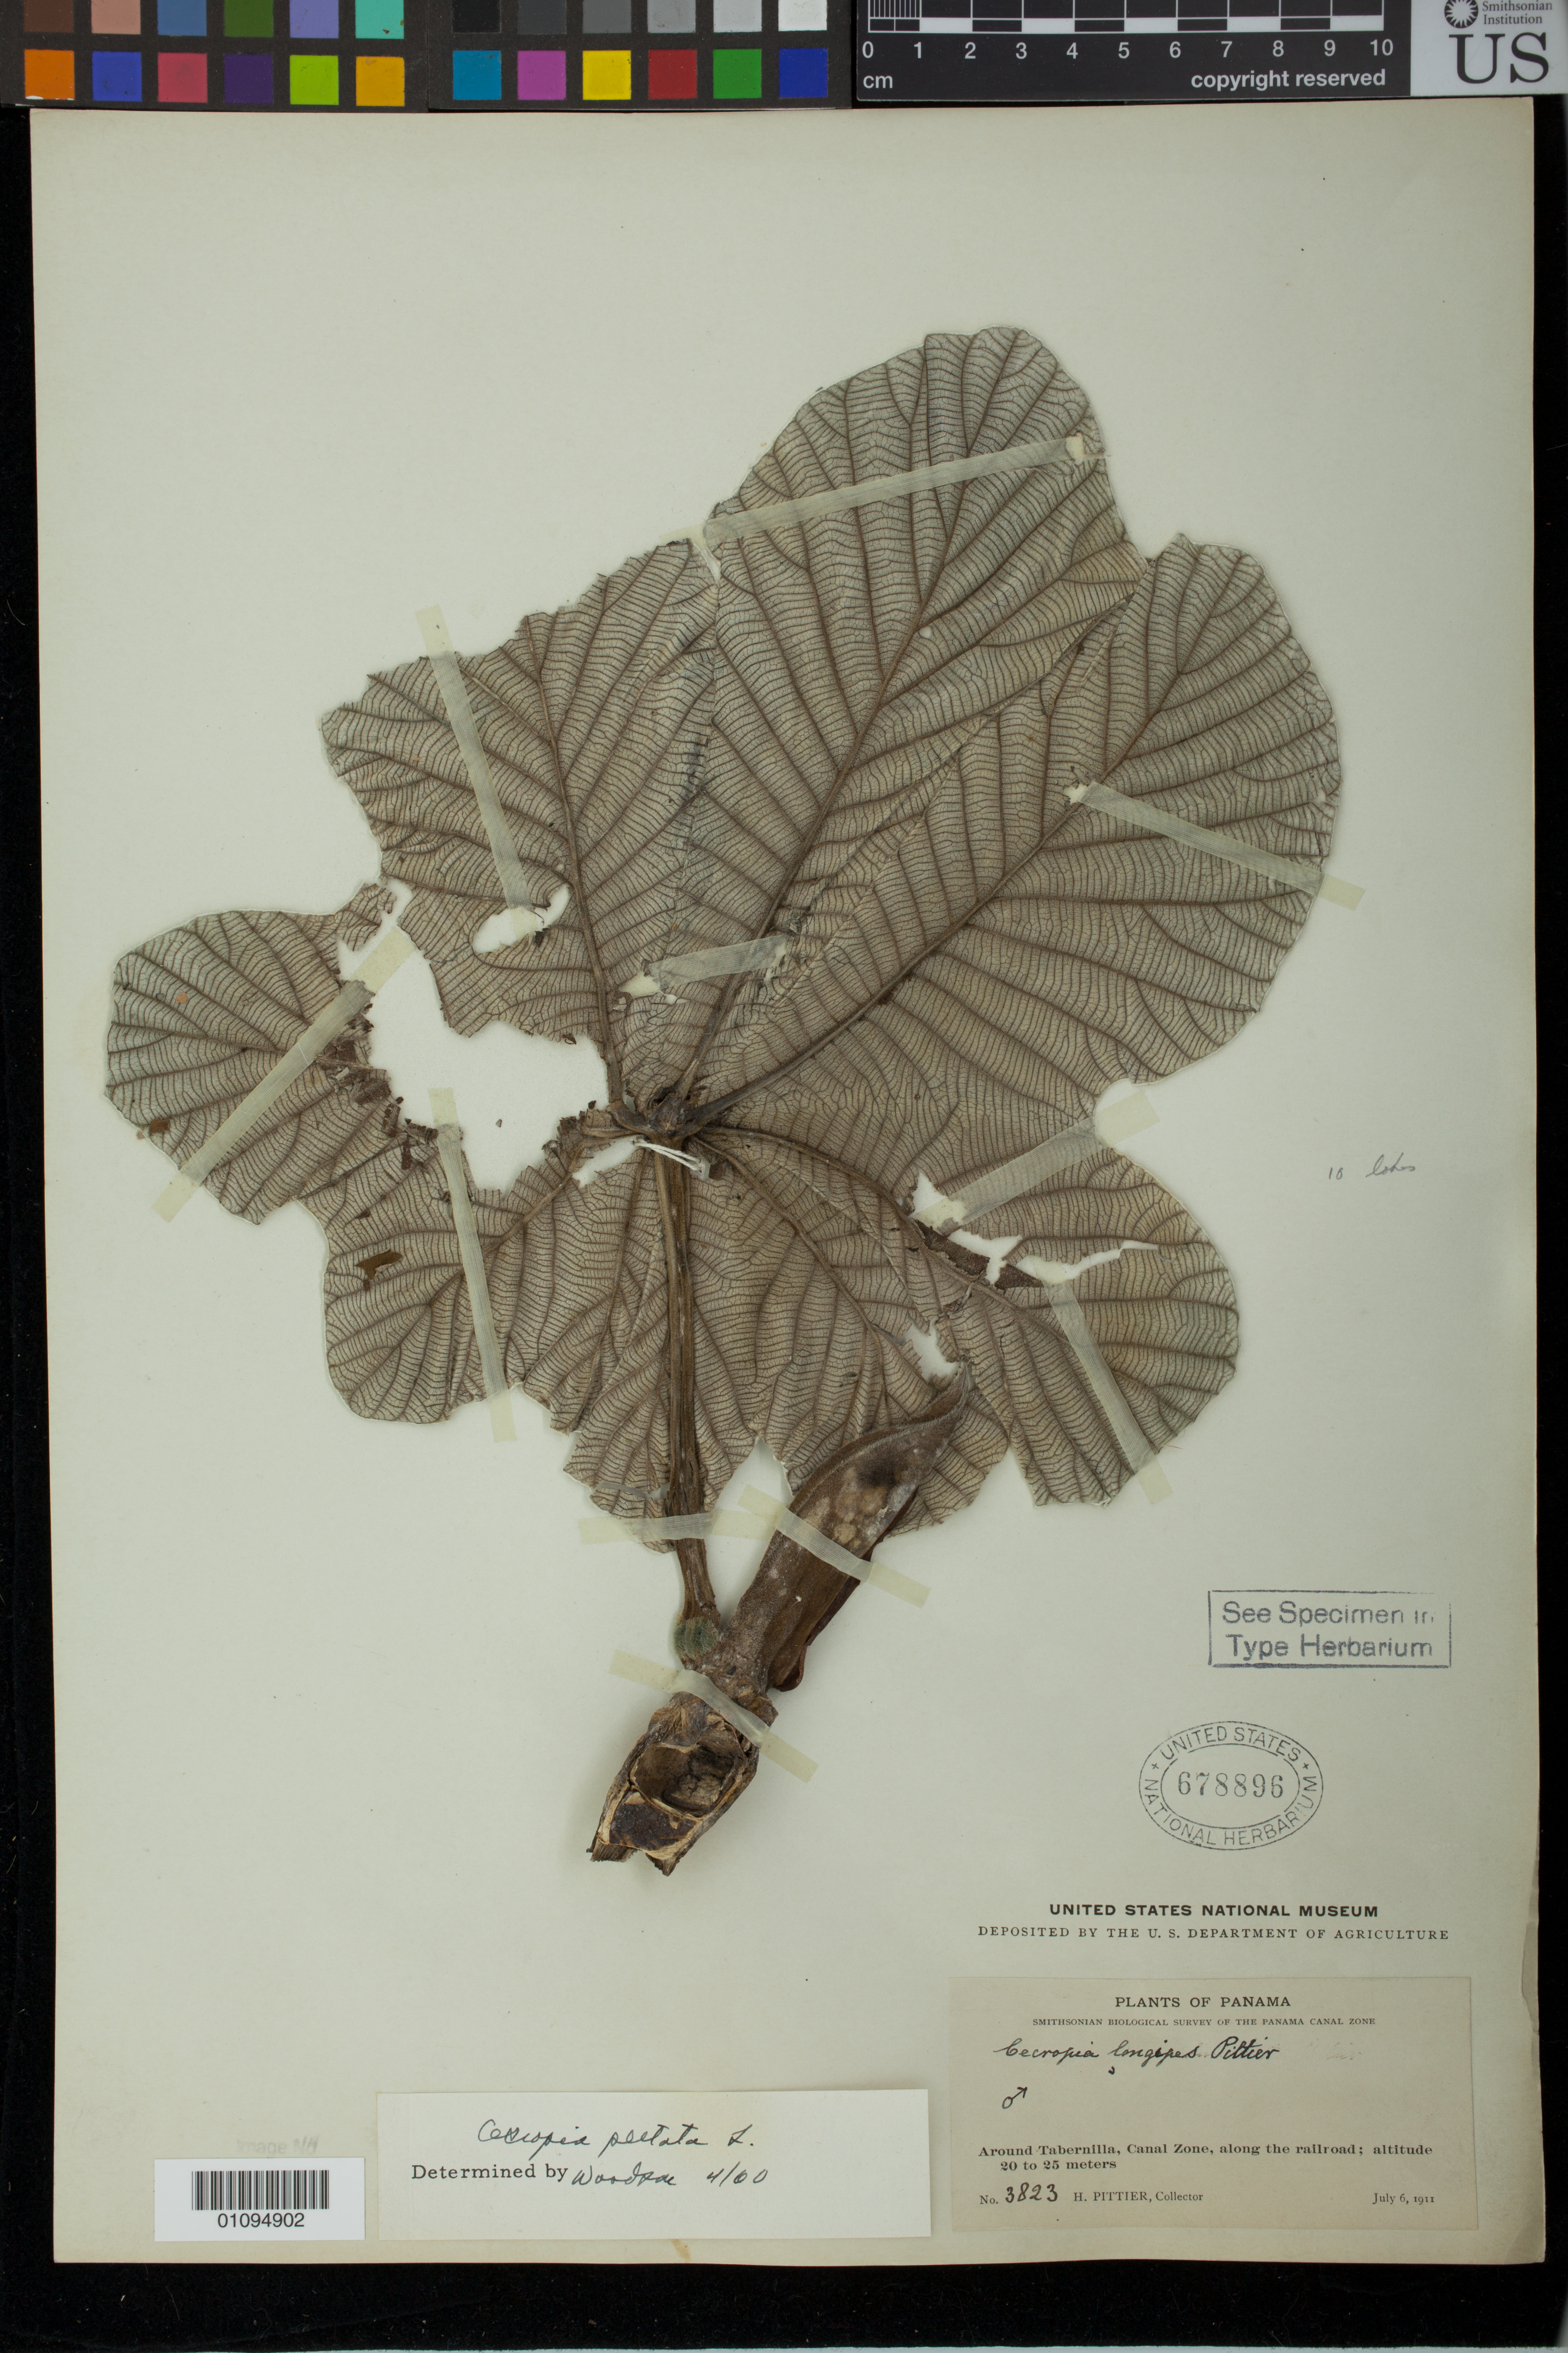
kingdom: Plantae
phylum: Tracheophyta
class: Magnoliopsida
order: Rosales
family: Urticaceae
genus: Cecropia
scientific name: Cecropia longipes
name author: Pittier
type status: Isotype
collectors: H. F. Pittier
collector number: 3823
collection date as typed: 06 Jul 1911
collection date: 1911-07-06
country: Panama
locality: Around Tabernilla, Canal Zone, along the railroad.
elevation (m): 20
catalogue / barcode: US 678896